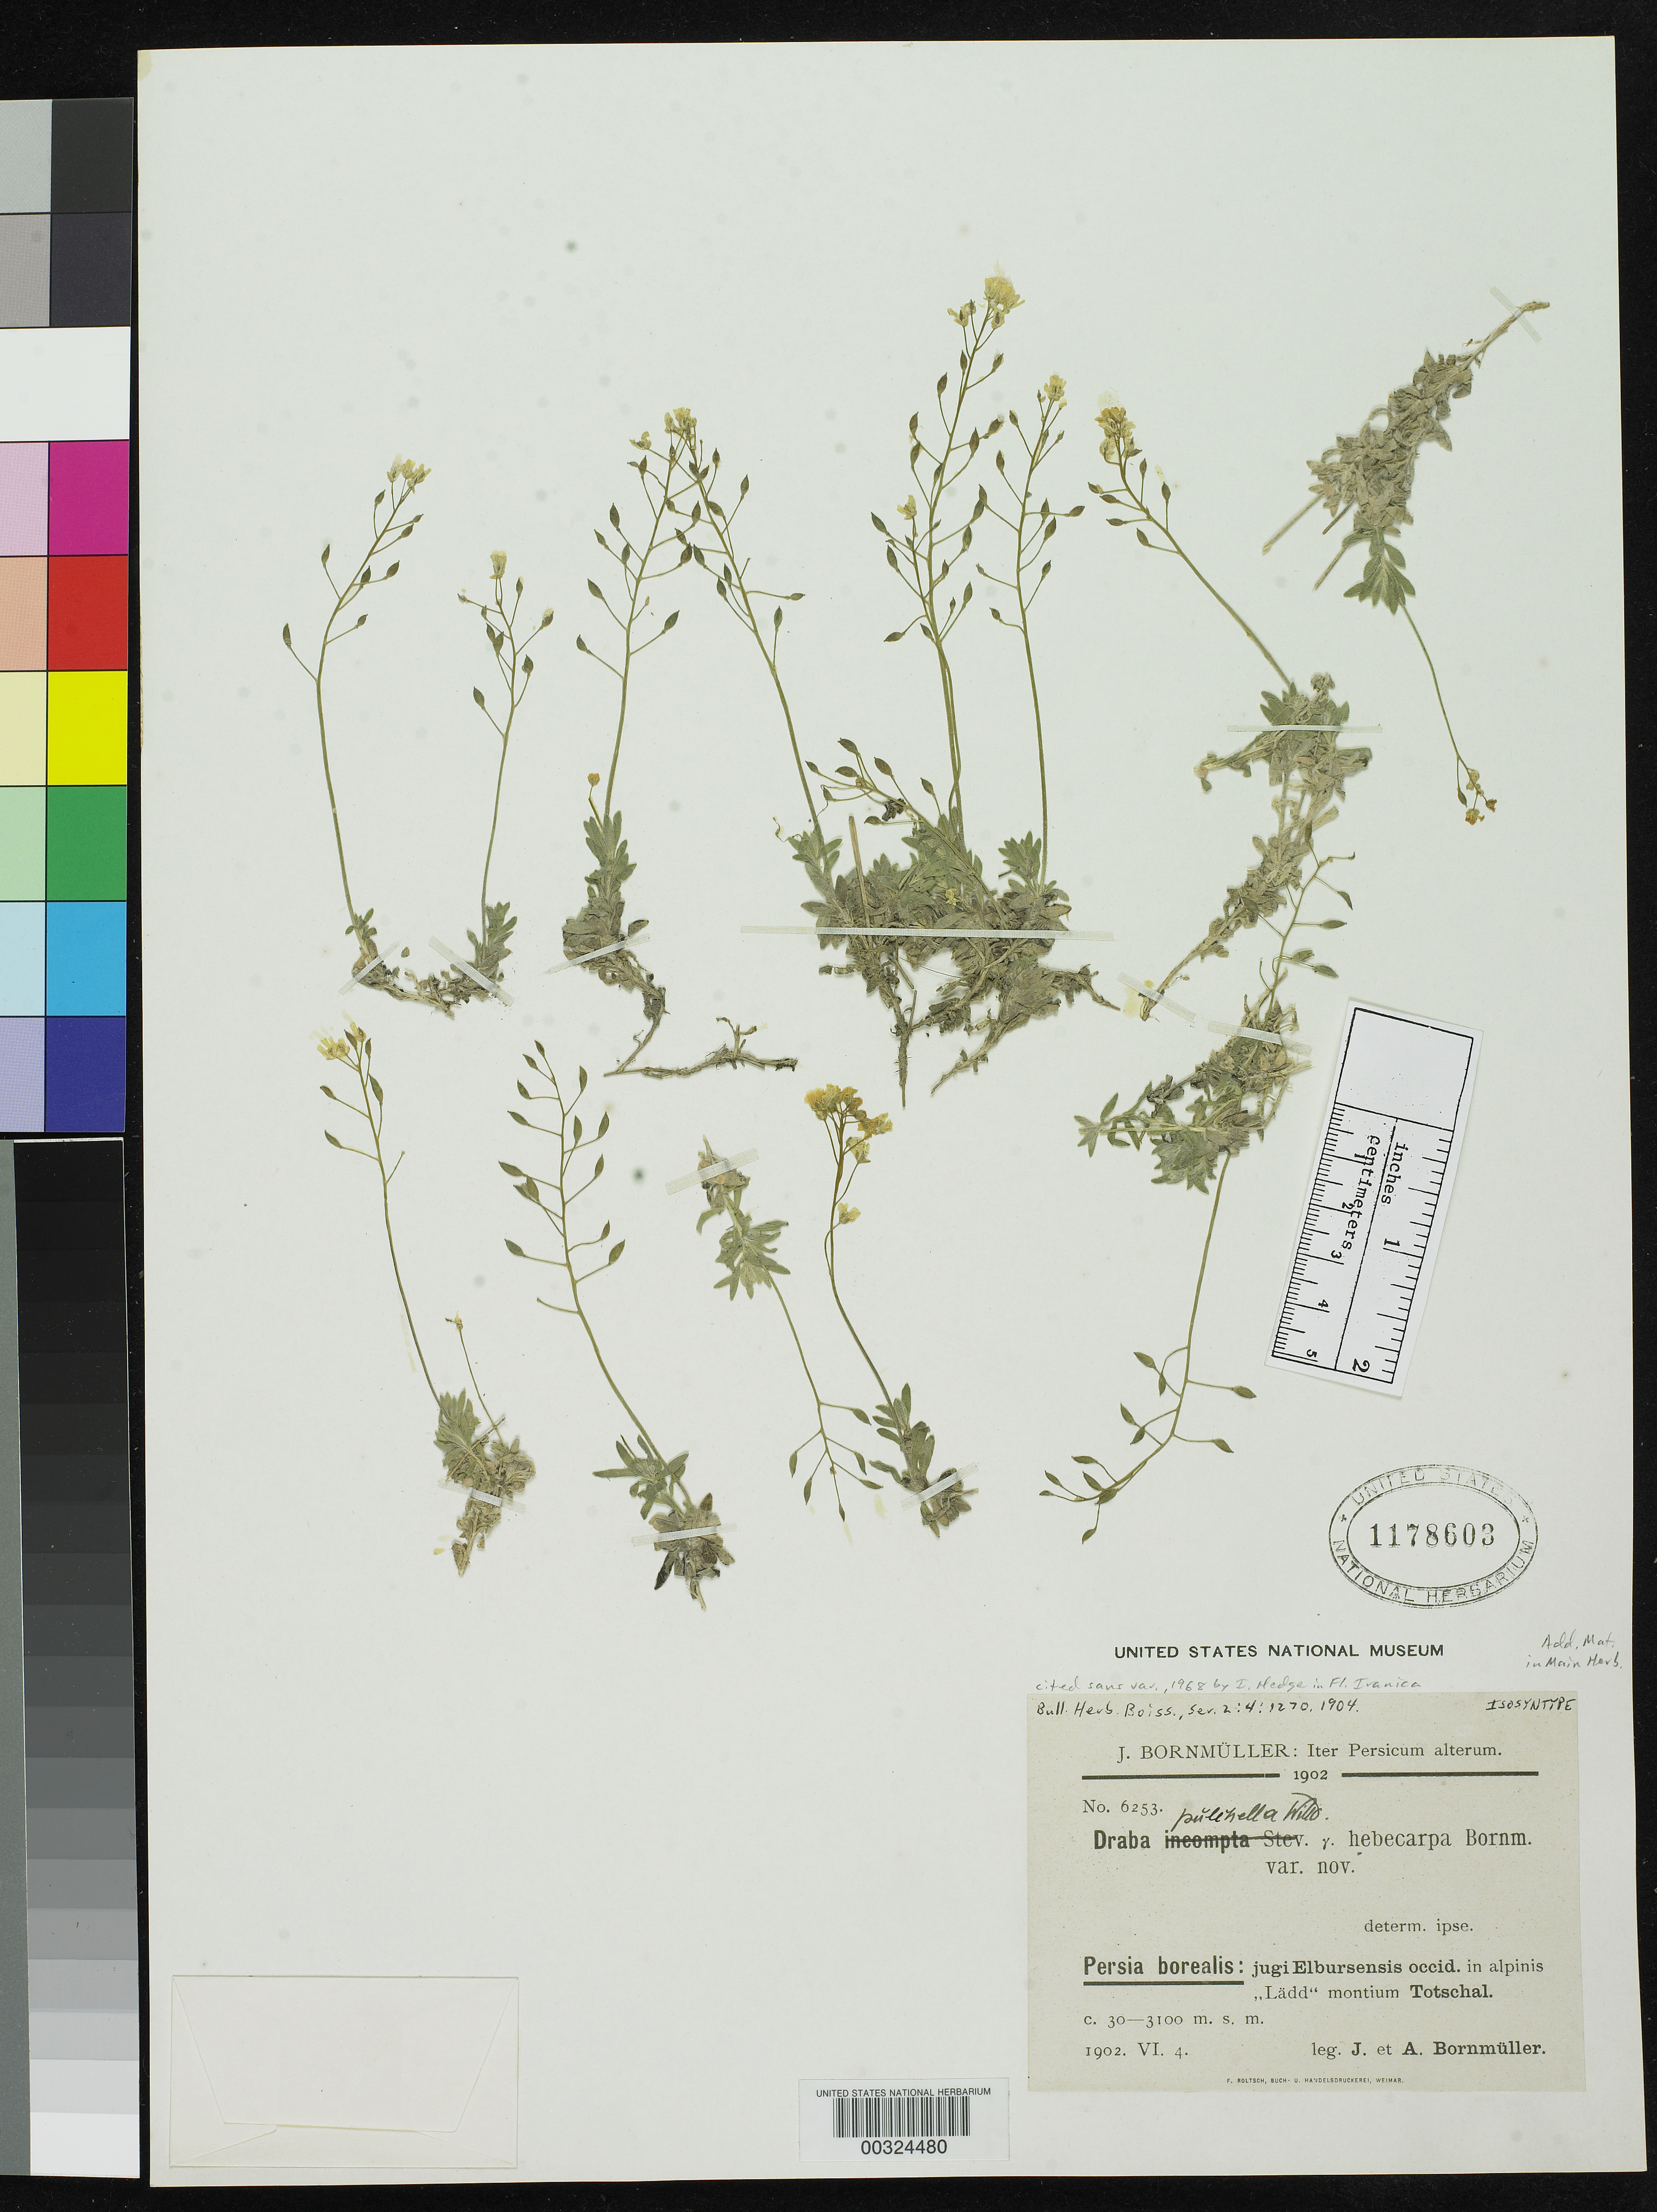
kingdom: Plantae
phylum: Tracheophyta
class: Magnoliopsida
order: Brassicales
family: Brassicaceae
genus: Draba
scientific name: Draba pulchella var. hebecarpa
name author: Bornm.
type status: Isosyntype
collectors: J. Bornmüller & A. Bornmueller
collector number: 6253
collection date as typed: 04 Jun 1902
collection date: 1902-06-04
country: Iran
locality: Jugielbursensis occid. in alpinis, Ladd Montium Totschal.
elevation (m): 30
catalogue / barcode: US 1178603